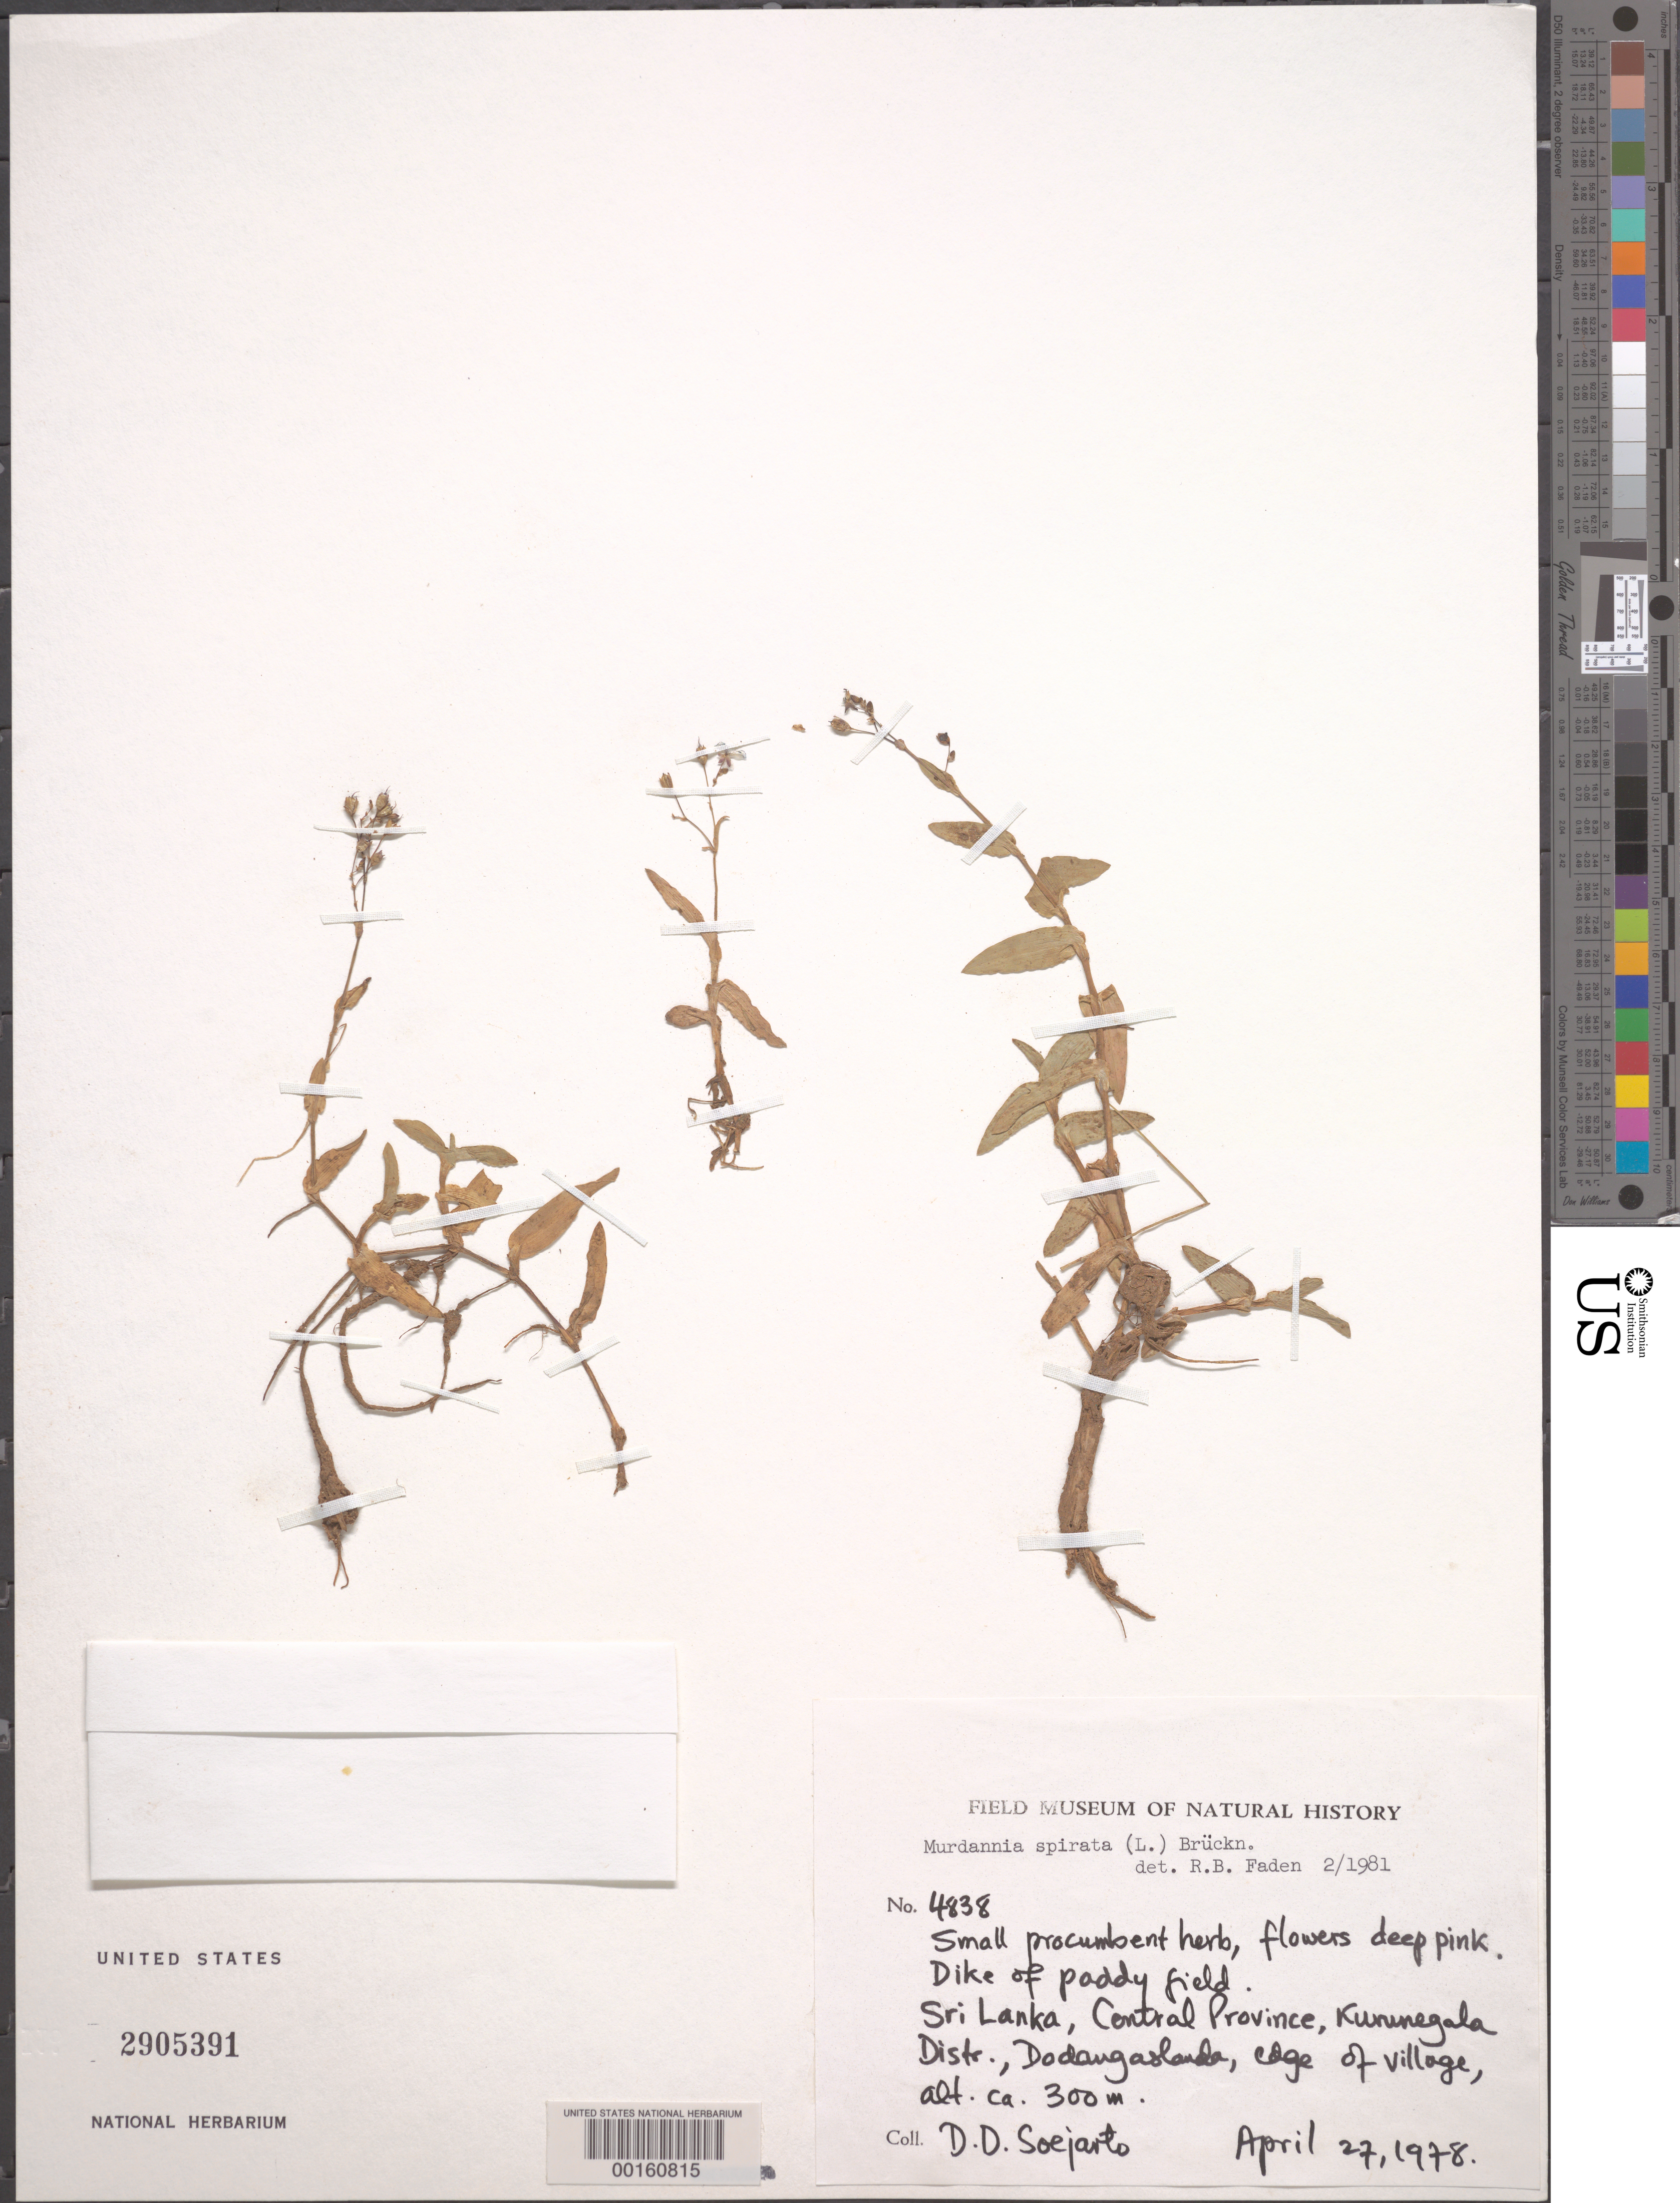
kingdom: Plantae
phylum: Tracheophyta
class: Liliopsida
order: Commelinales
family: Commelinaceae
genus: Murdannia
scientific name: Murdannia spirata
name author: (L.) G. Brückn.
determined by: Faden, Robert B., (US), Smithsonian Institution - National Museum of Natural History (UNITED STATES)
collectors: D. D. Soejarto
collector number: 4838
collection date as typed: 27 Apr 1978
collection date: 1978-04-27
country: Sri Lanka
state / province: Central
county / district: Kurunegala Dist.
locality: Dodangaslanda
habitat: Dike of paddy field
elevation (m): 300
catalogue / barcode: US 2905391